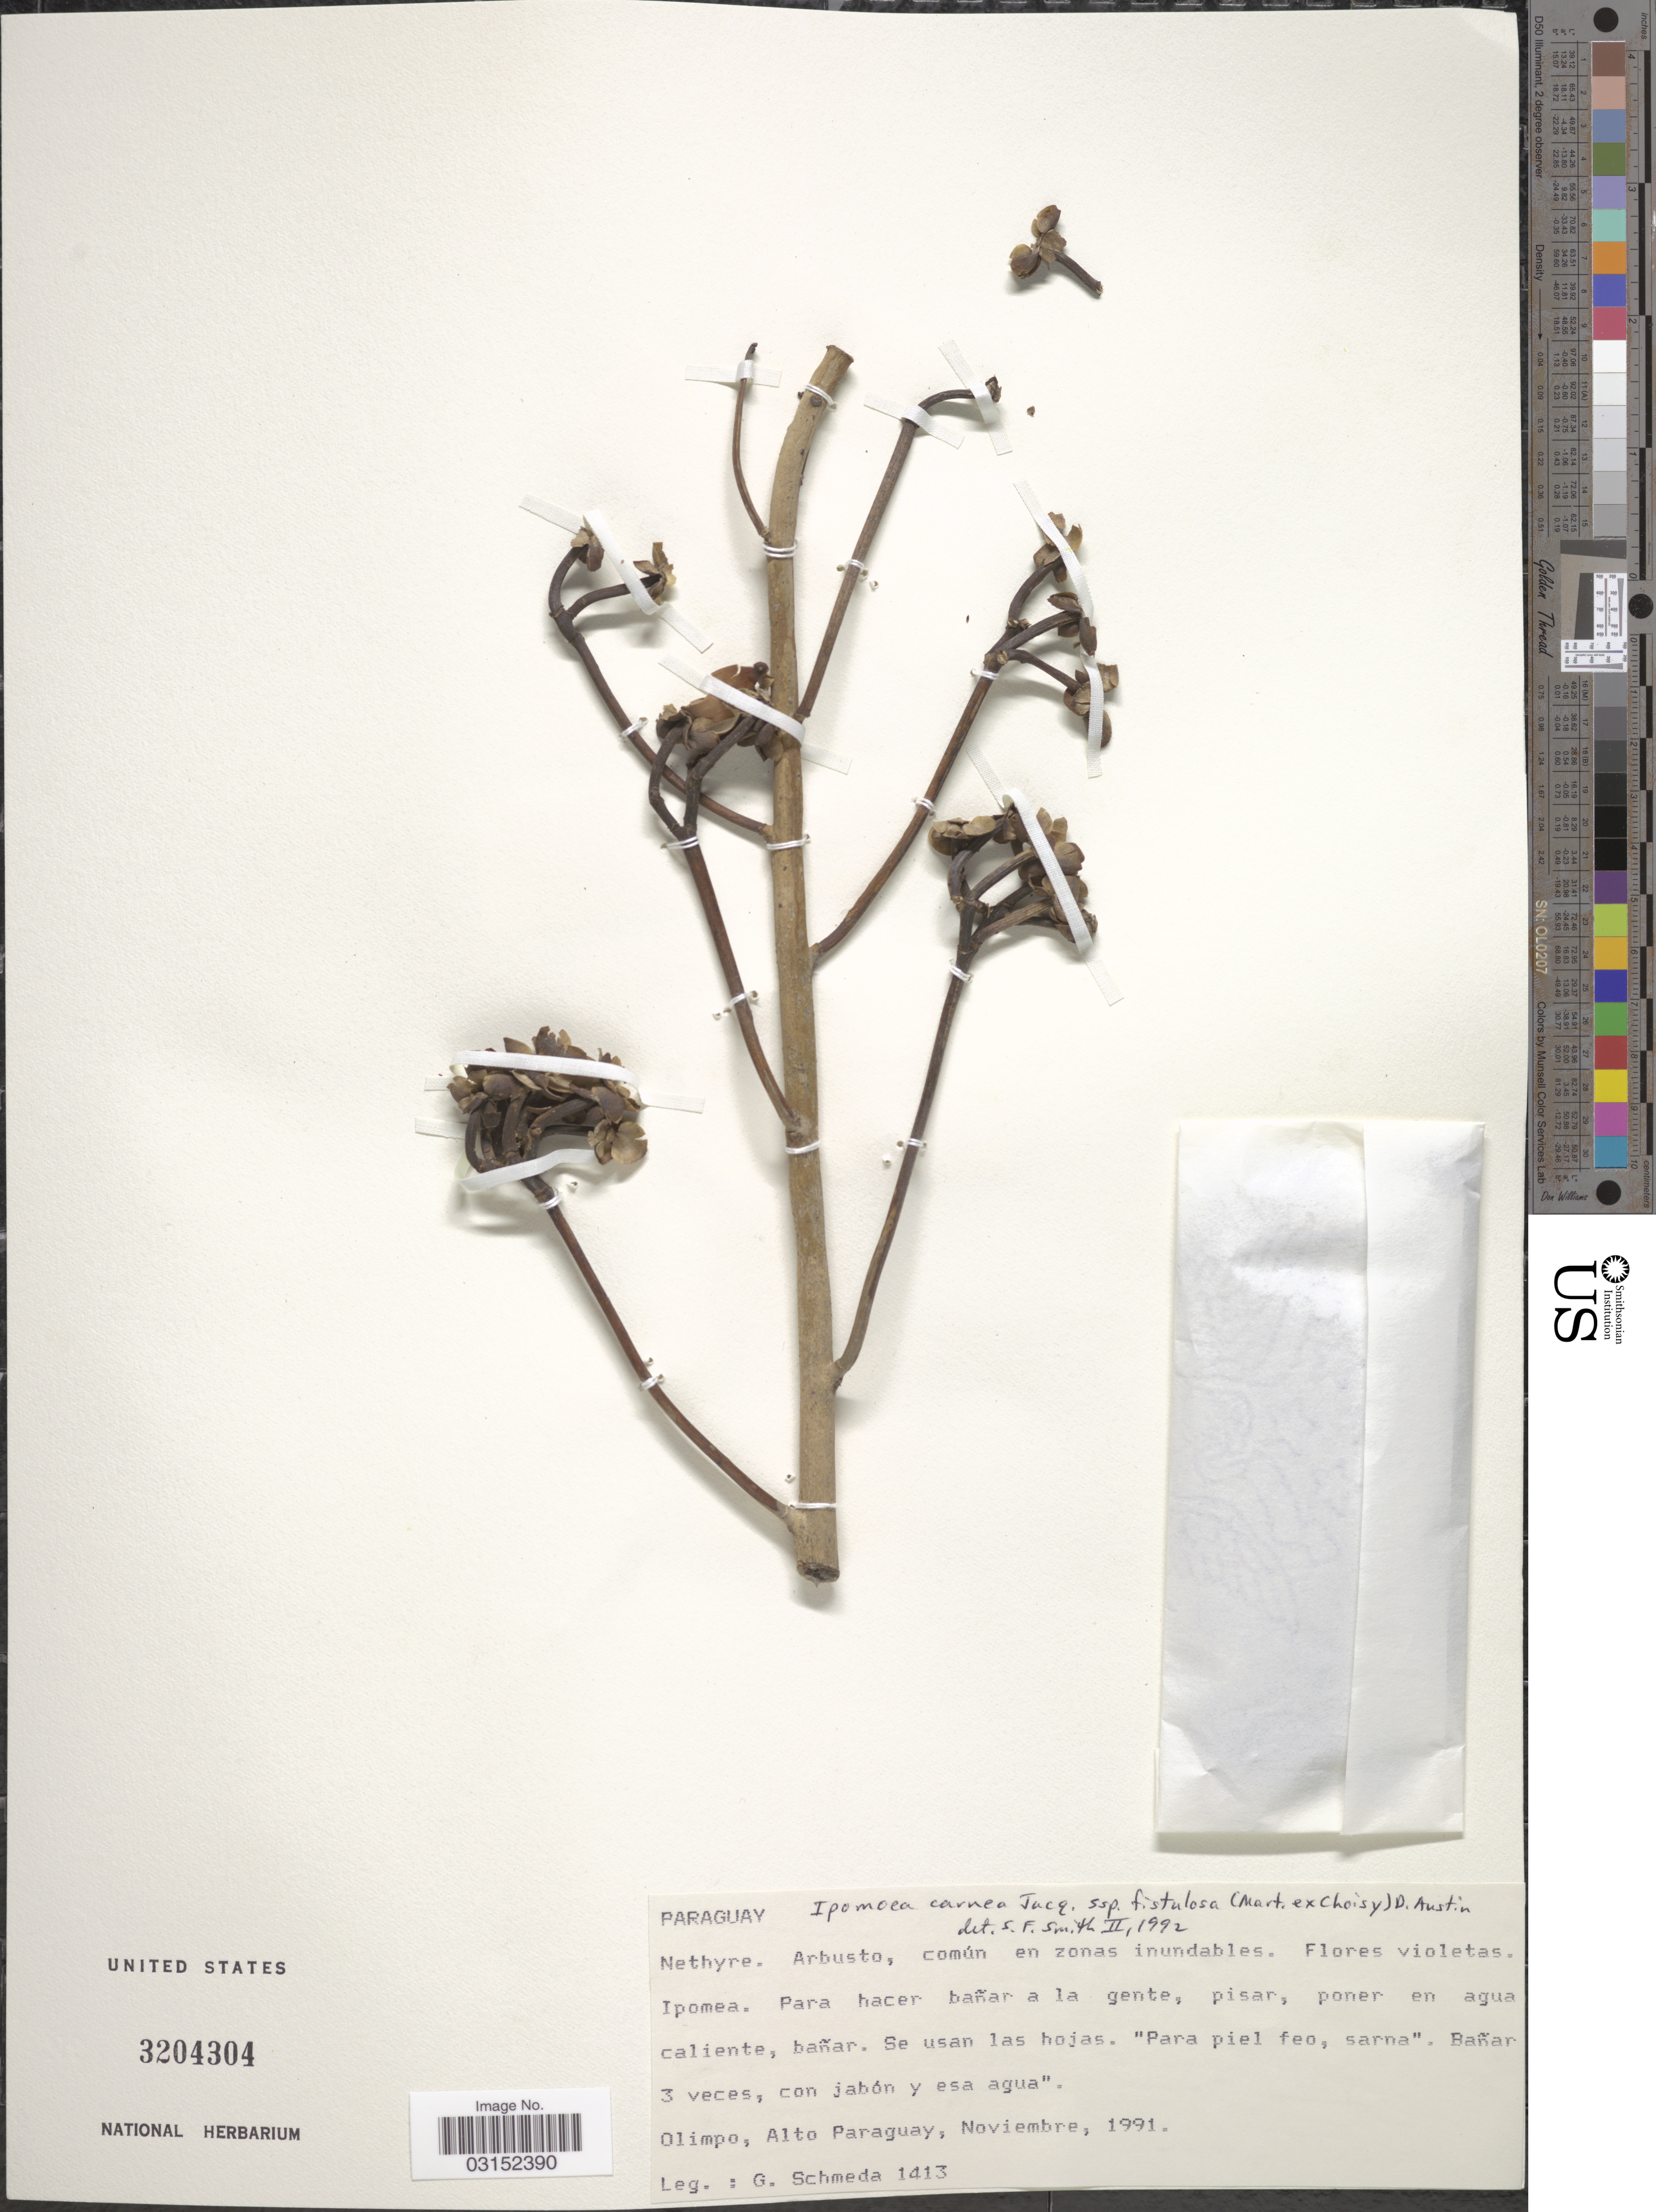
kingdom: Plantae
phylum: Tracheophyta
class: Magnoliopsida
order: Solanales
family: Convolvulaceae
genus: Ipomoea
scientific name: Ipomoea carnea subsp. fistulosa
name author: (Mart. ex Choisy) D.F. Austin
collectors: G. Schmeda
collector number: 1413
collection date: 1991-11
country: Paraguay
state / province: Alto Paraguay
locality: Olimpo, Alto Paraguay.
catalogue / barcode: US 3204304